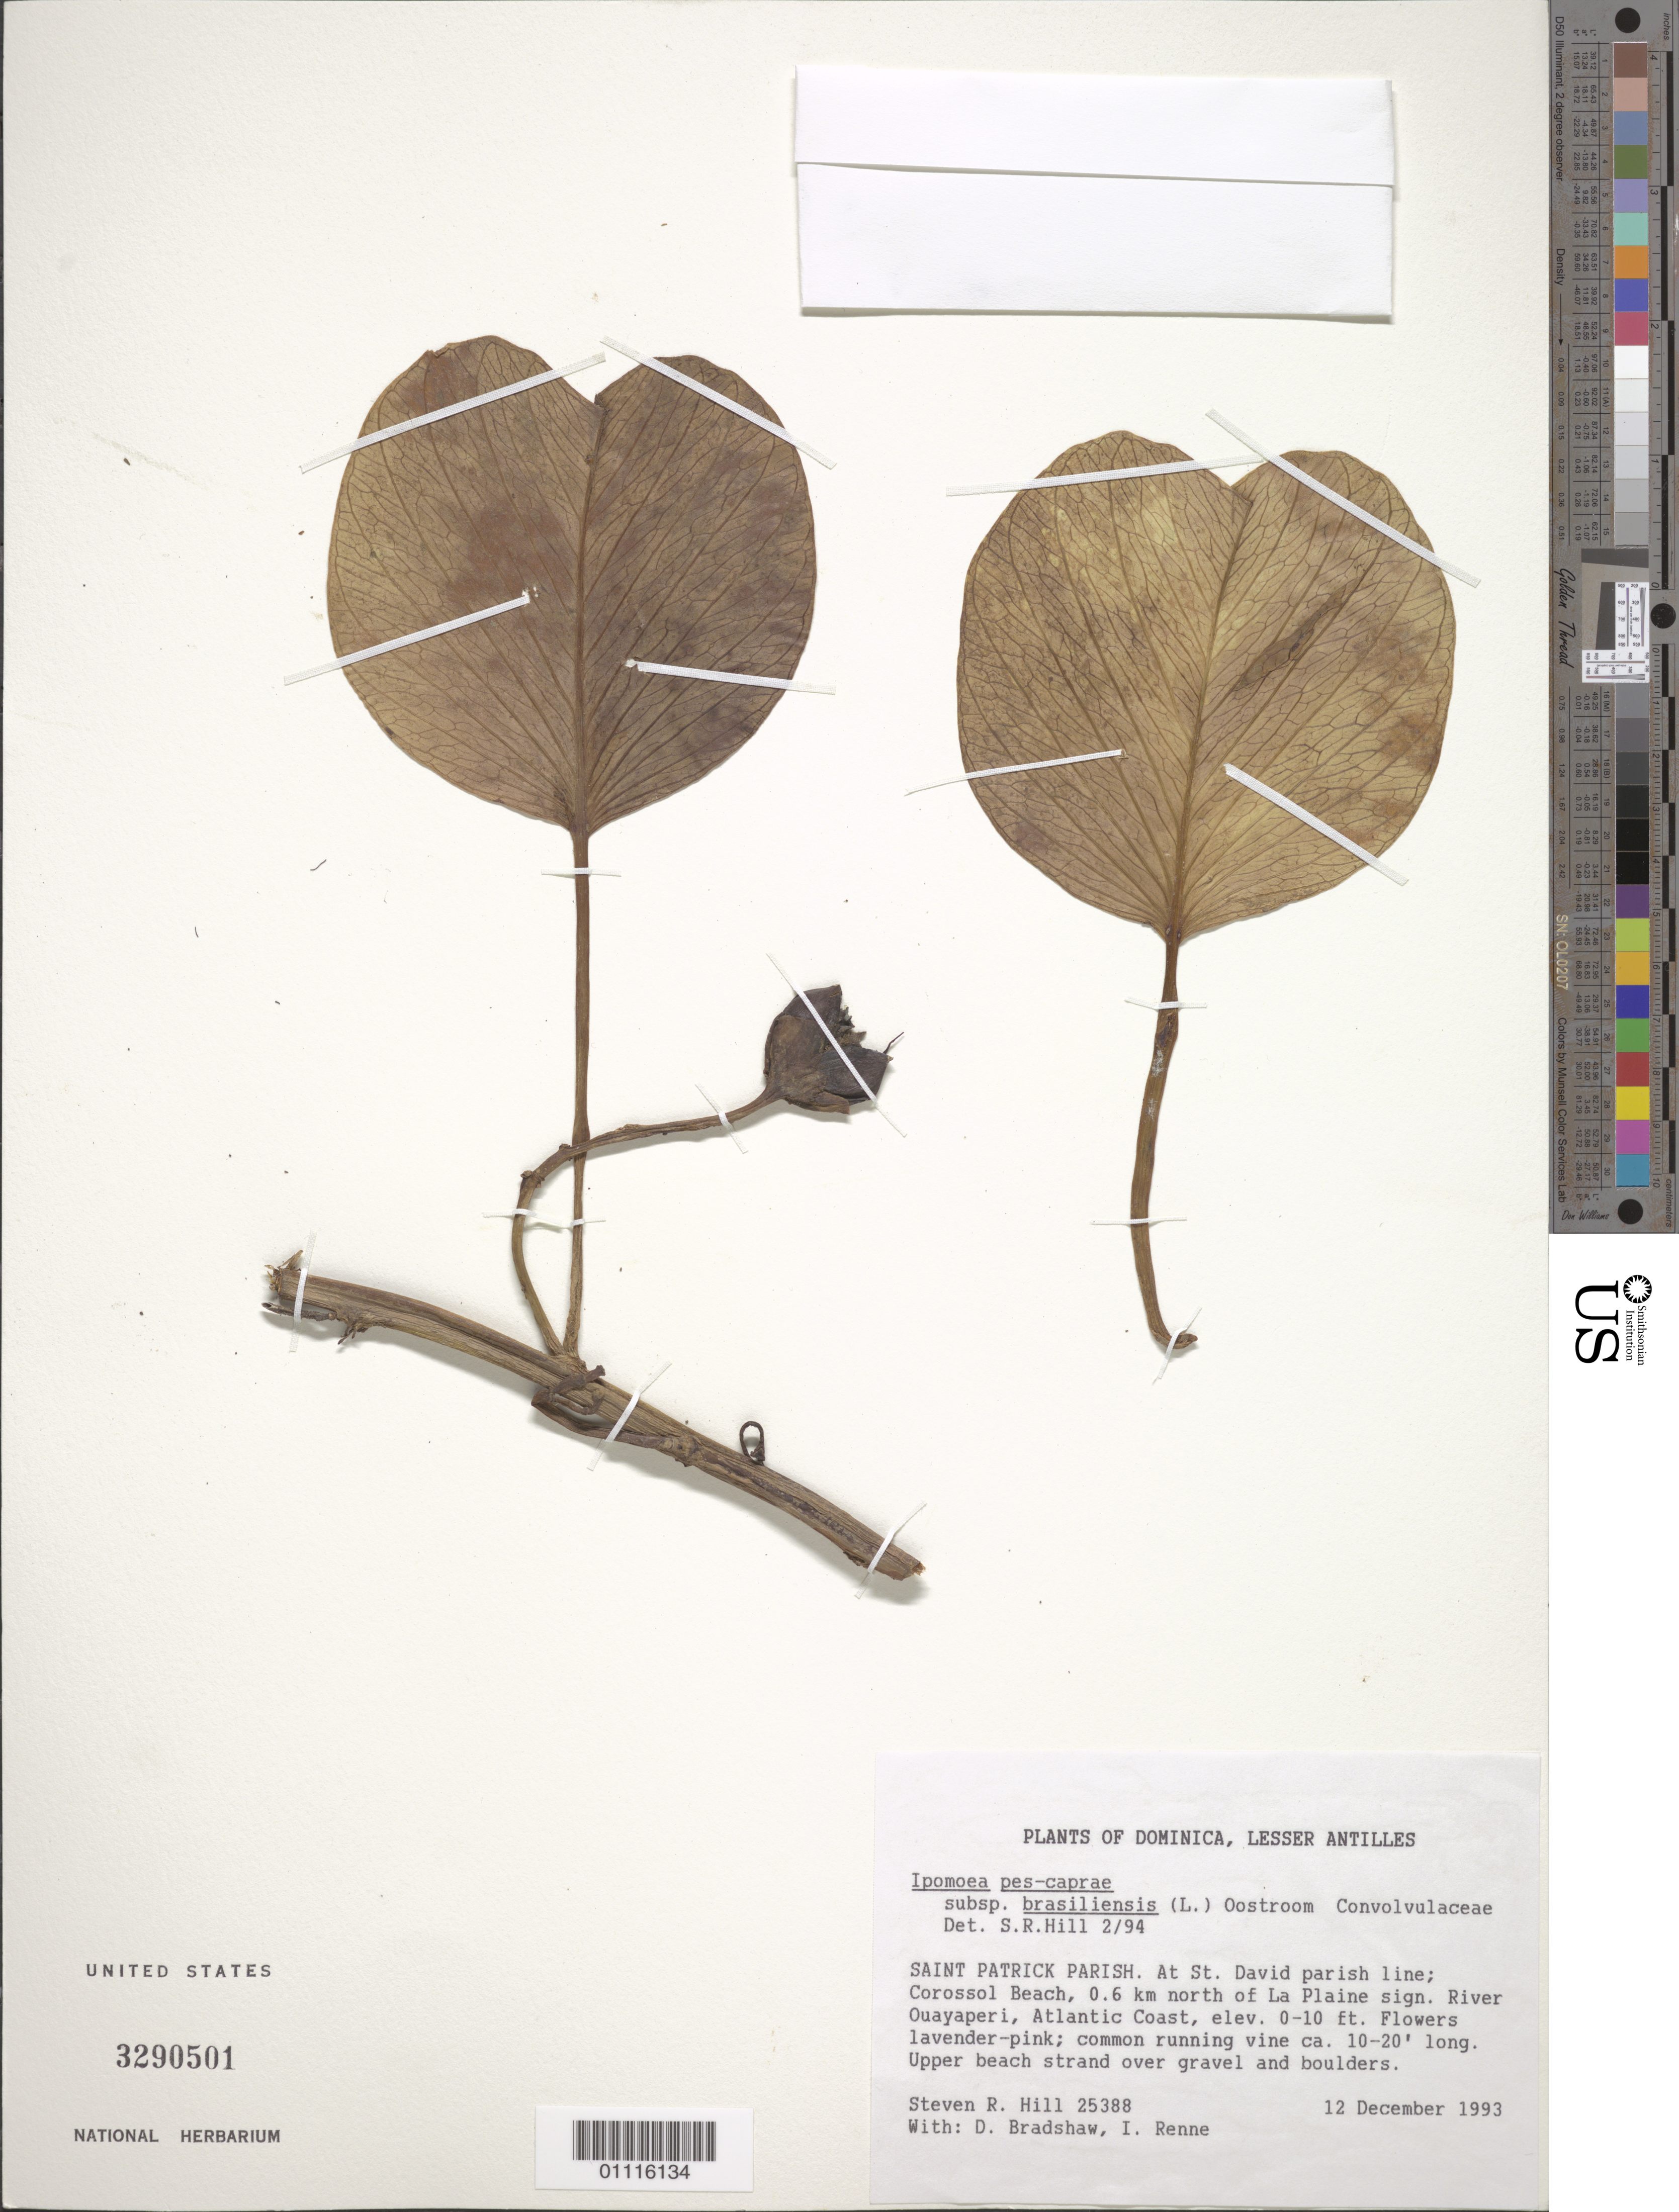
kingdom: Plantae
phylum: Tracheophyta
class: Magnoliopsida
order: Solanales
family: Convolvulaceae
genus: Ipomoea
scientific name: Ipomoea pes-caprae subsp. brasiliensis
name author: (L.) Ooststr.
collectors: S. R. Hill, D. Bradshaw & I. Renne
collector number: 25388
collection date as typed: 12 Dec 1993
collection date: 1993-12-12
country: Dominica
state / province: St. Patrick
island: Dominica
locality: At St. David parish line; Crossol Beach, 0.6 km N of La Plaine sign. River Ouayaperi, Atlantic Coast. Upper beach strand over gravel and boulders.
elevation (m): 0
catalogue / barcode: US 3290501